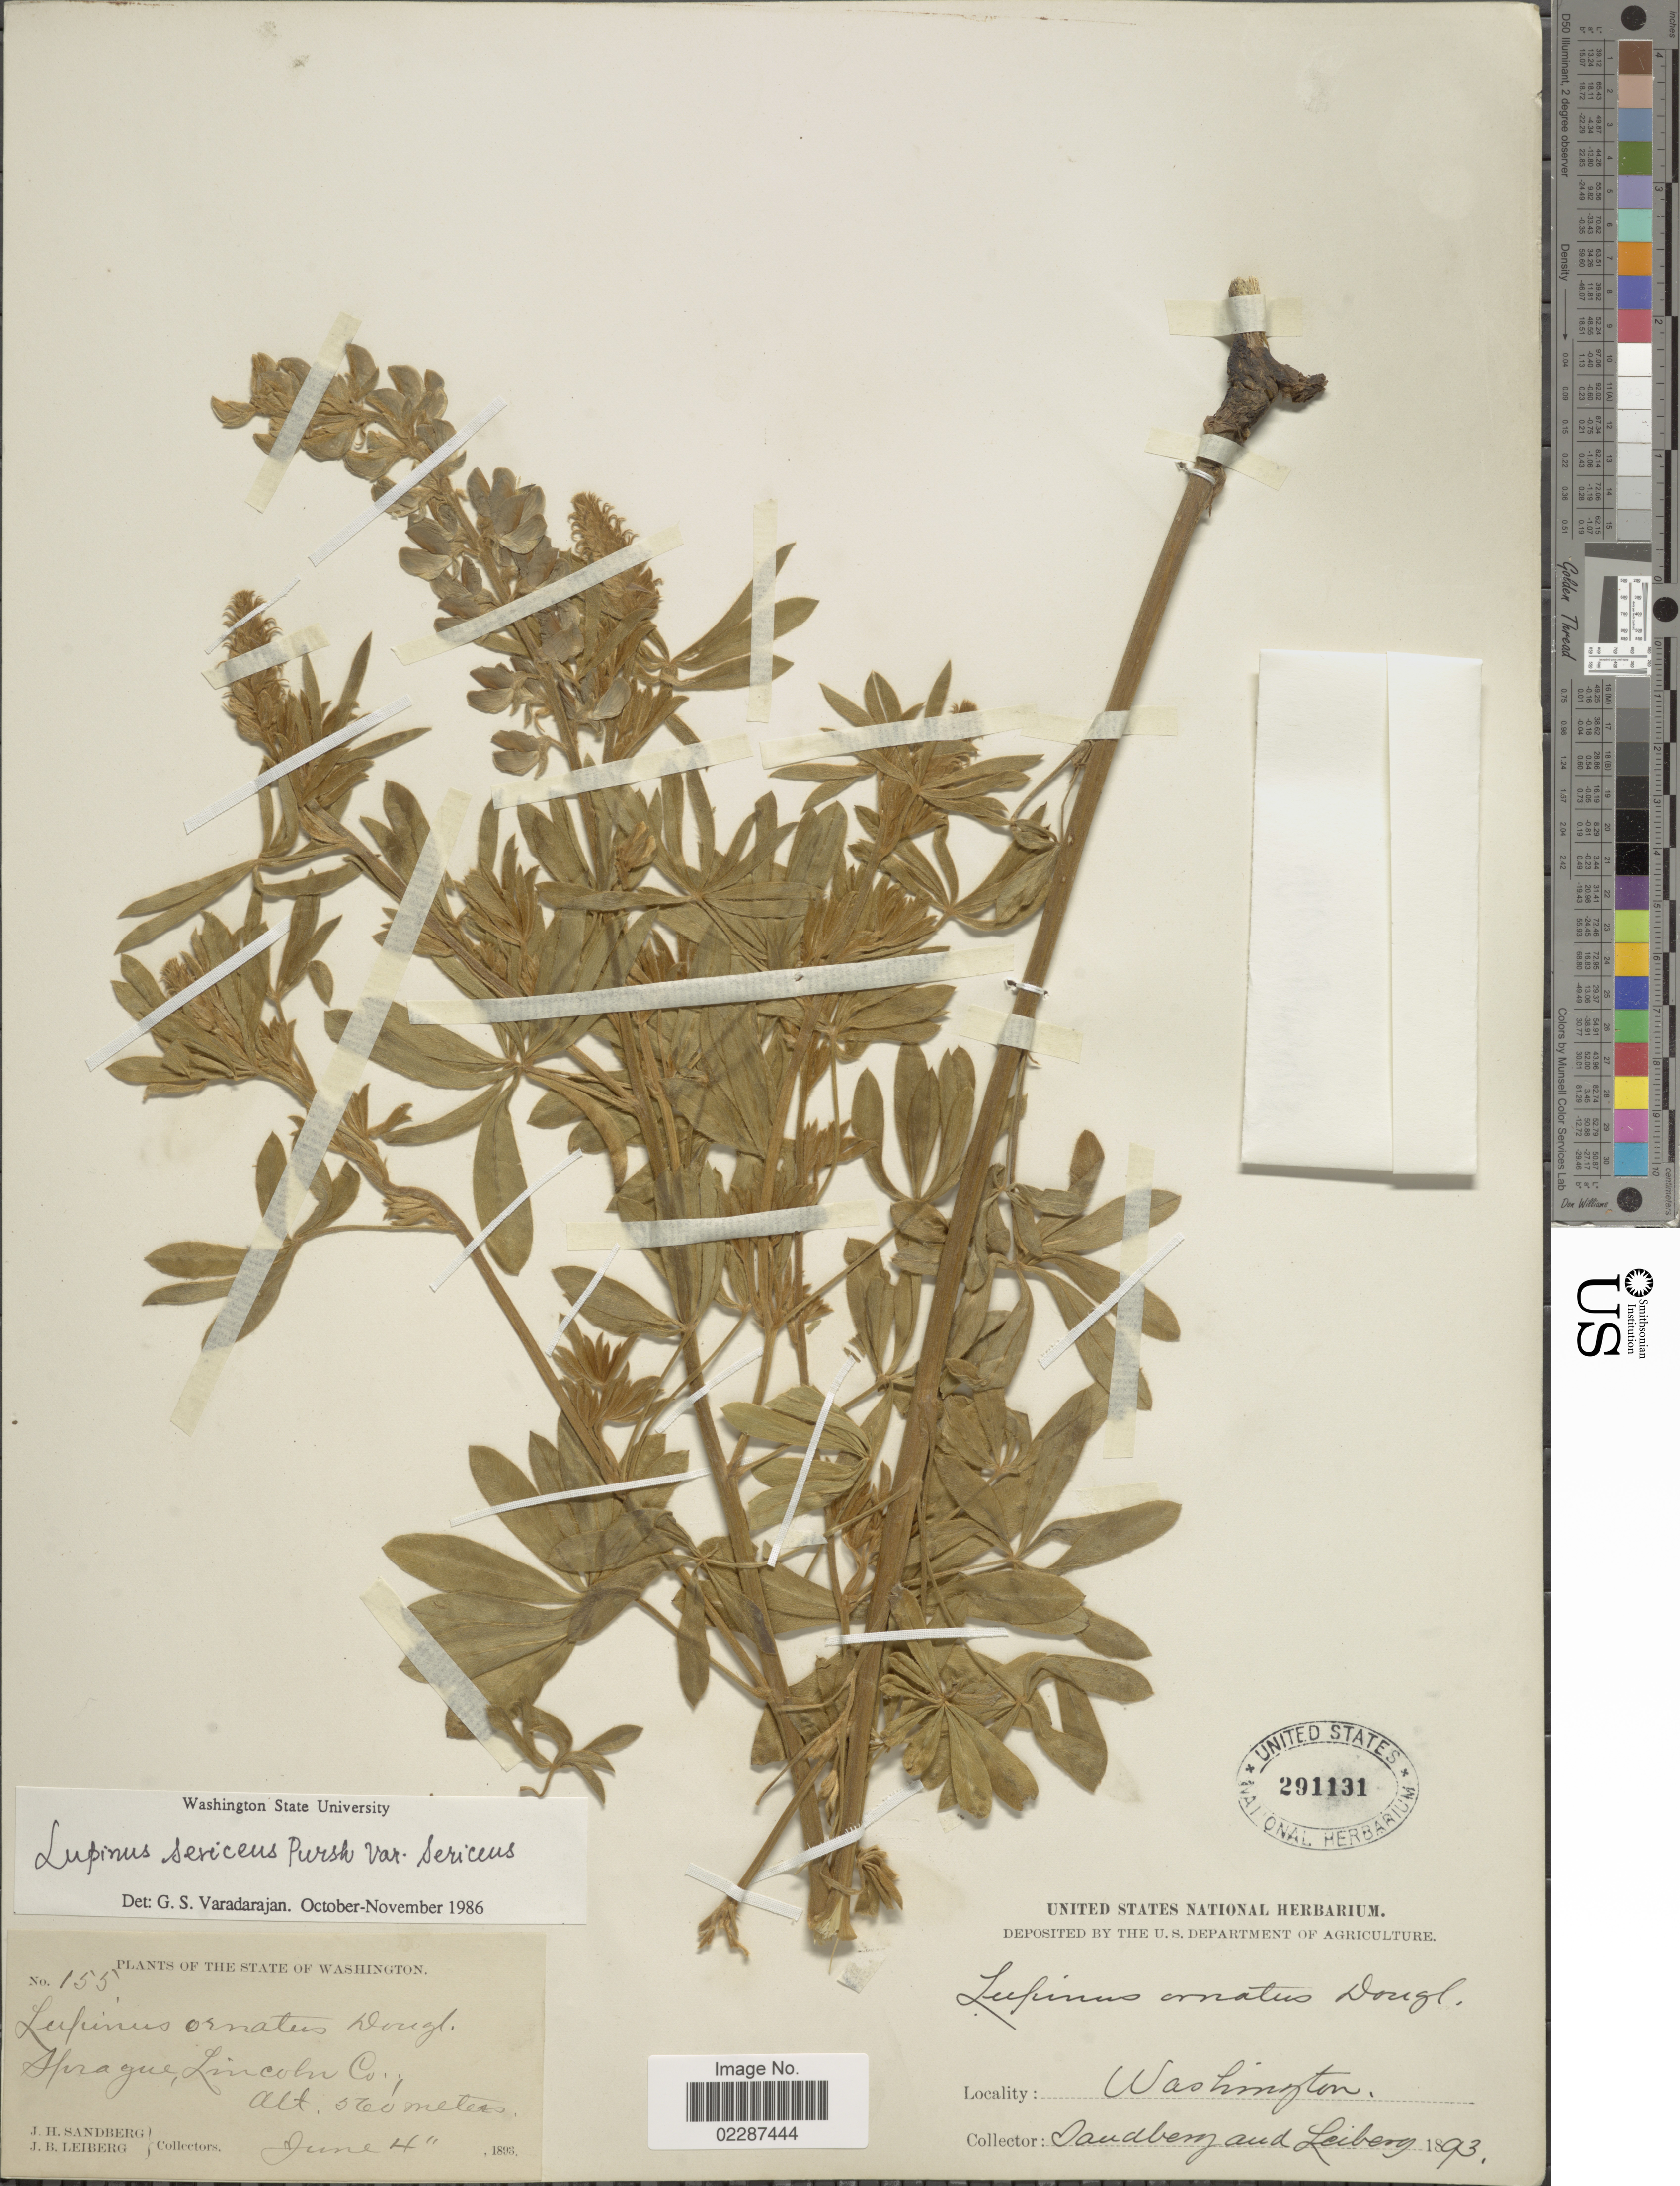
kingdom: Plantae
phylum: Tracheophyta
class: Magnoliopsida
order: Fabales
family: Fabaceae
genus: Lupinus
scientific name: Lupinus sericeus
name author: Pursh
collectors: J. H. Sandberg & J. B. Leiberg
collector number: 155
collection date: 1893-06-04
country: United States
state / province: Washington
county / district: Lincoln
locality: Aprague, Lincoln Co.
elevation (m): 560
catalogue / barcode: US 291131